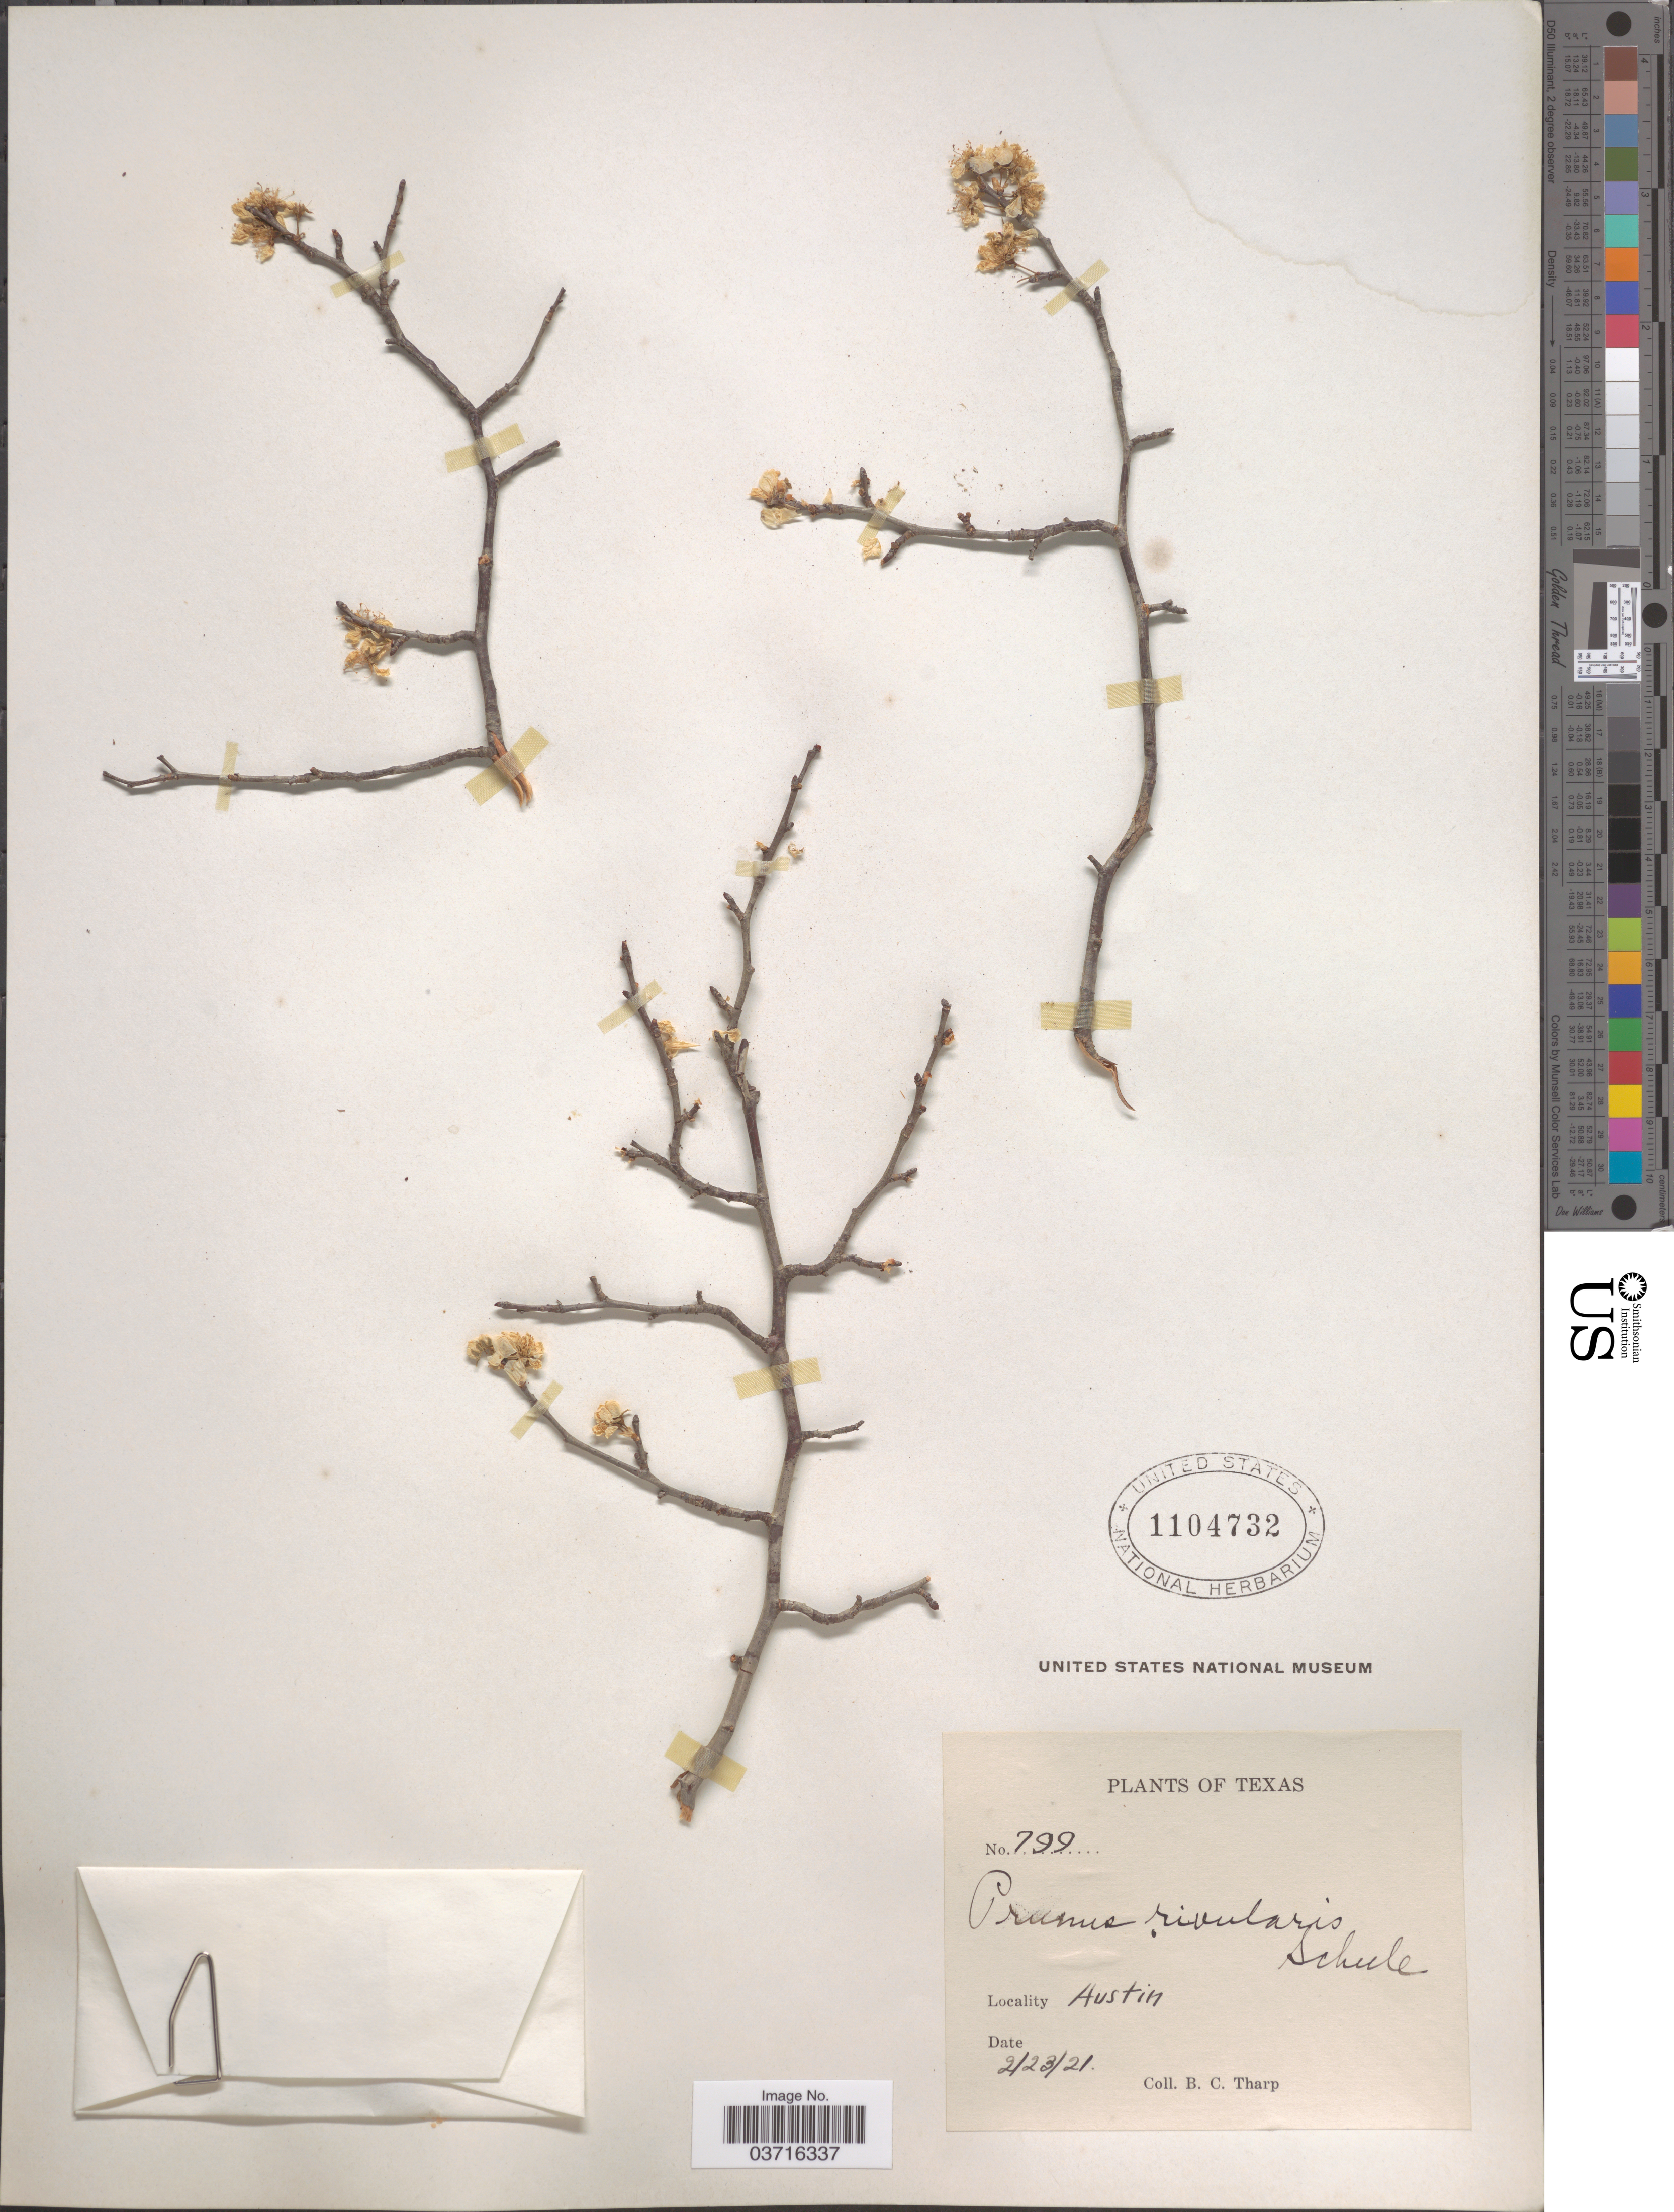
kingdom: Plantae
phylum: Tracheophyta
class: Magnoliopsida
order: Rosales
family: Rosaceae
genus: Prunus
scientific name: Prunus rivularis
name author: Scheele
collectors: B. C. Tharp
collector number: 799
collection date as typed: Transcribed d/m/y: 23/2/21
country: United States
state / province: Texas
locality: Austin.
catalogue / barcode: US 1104732